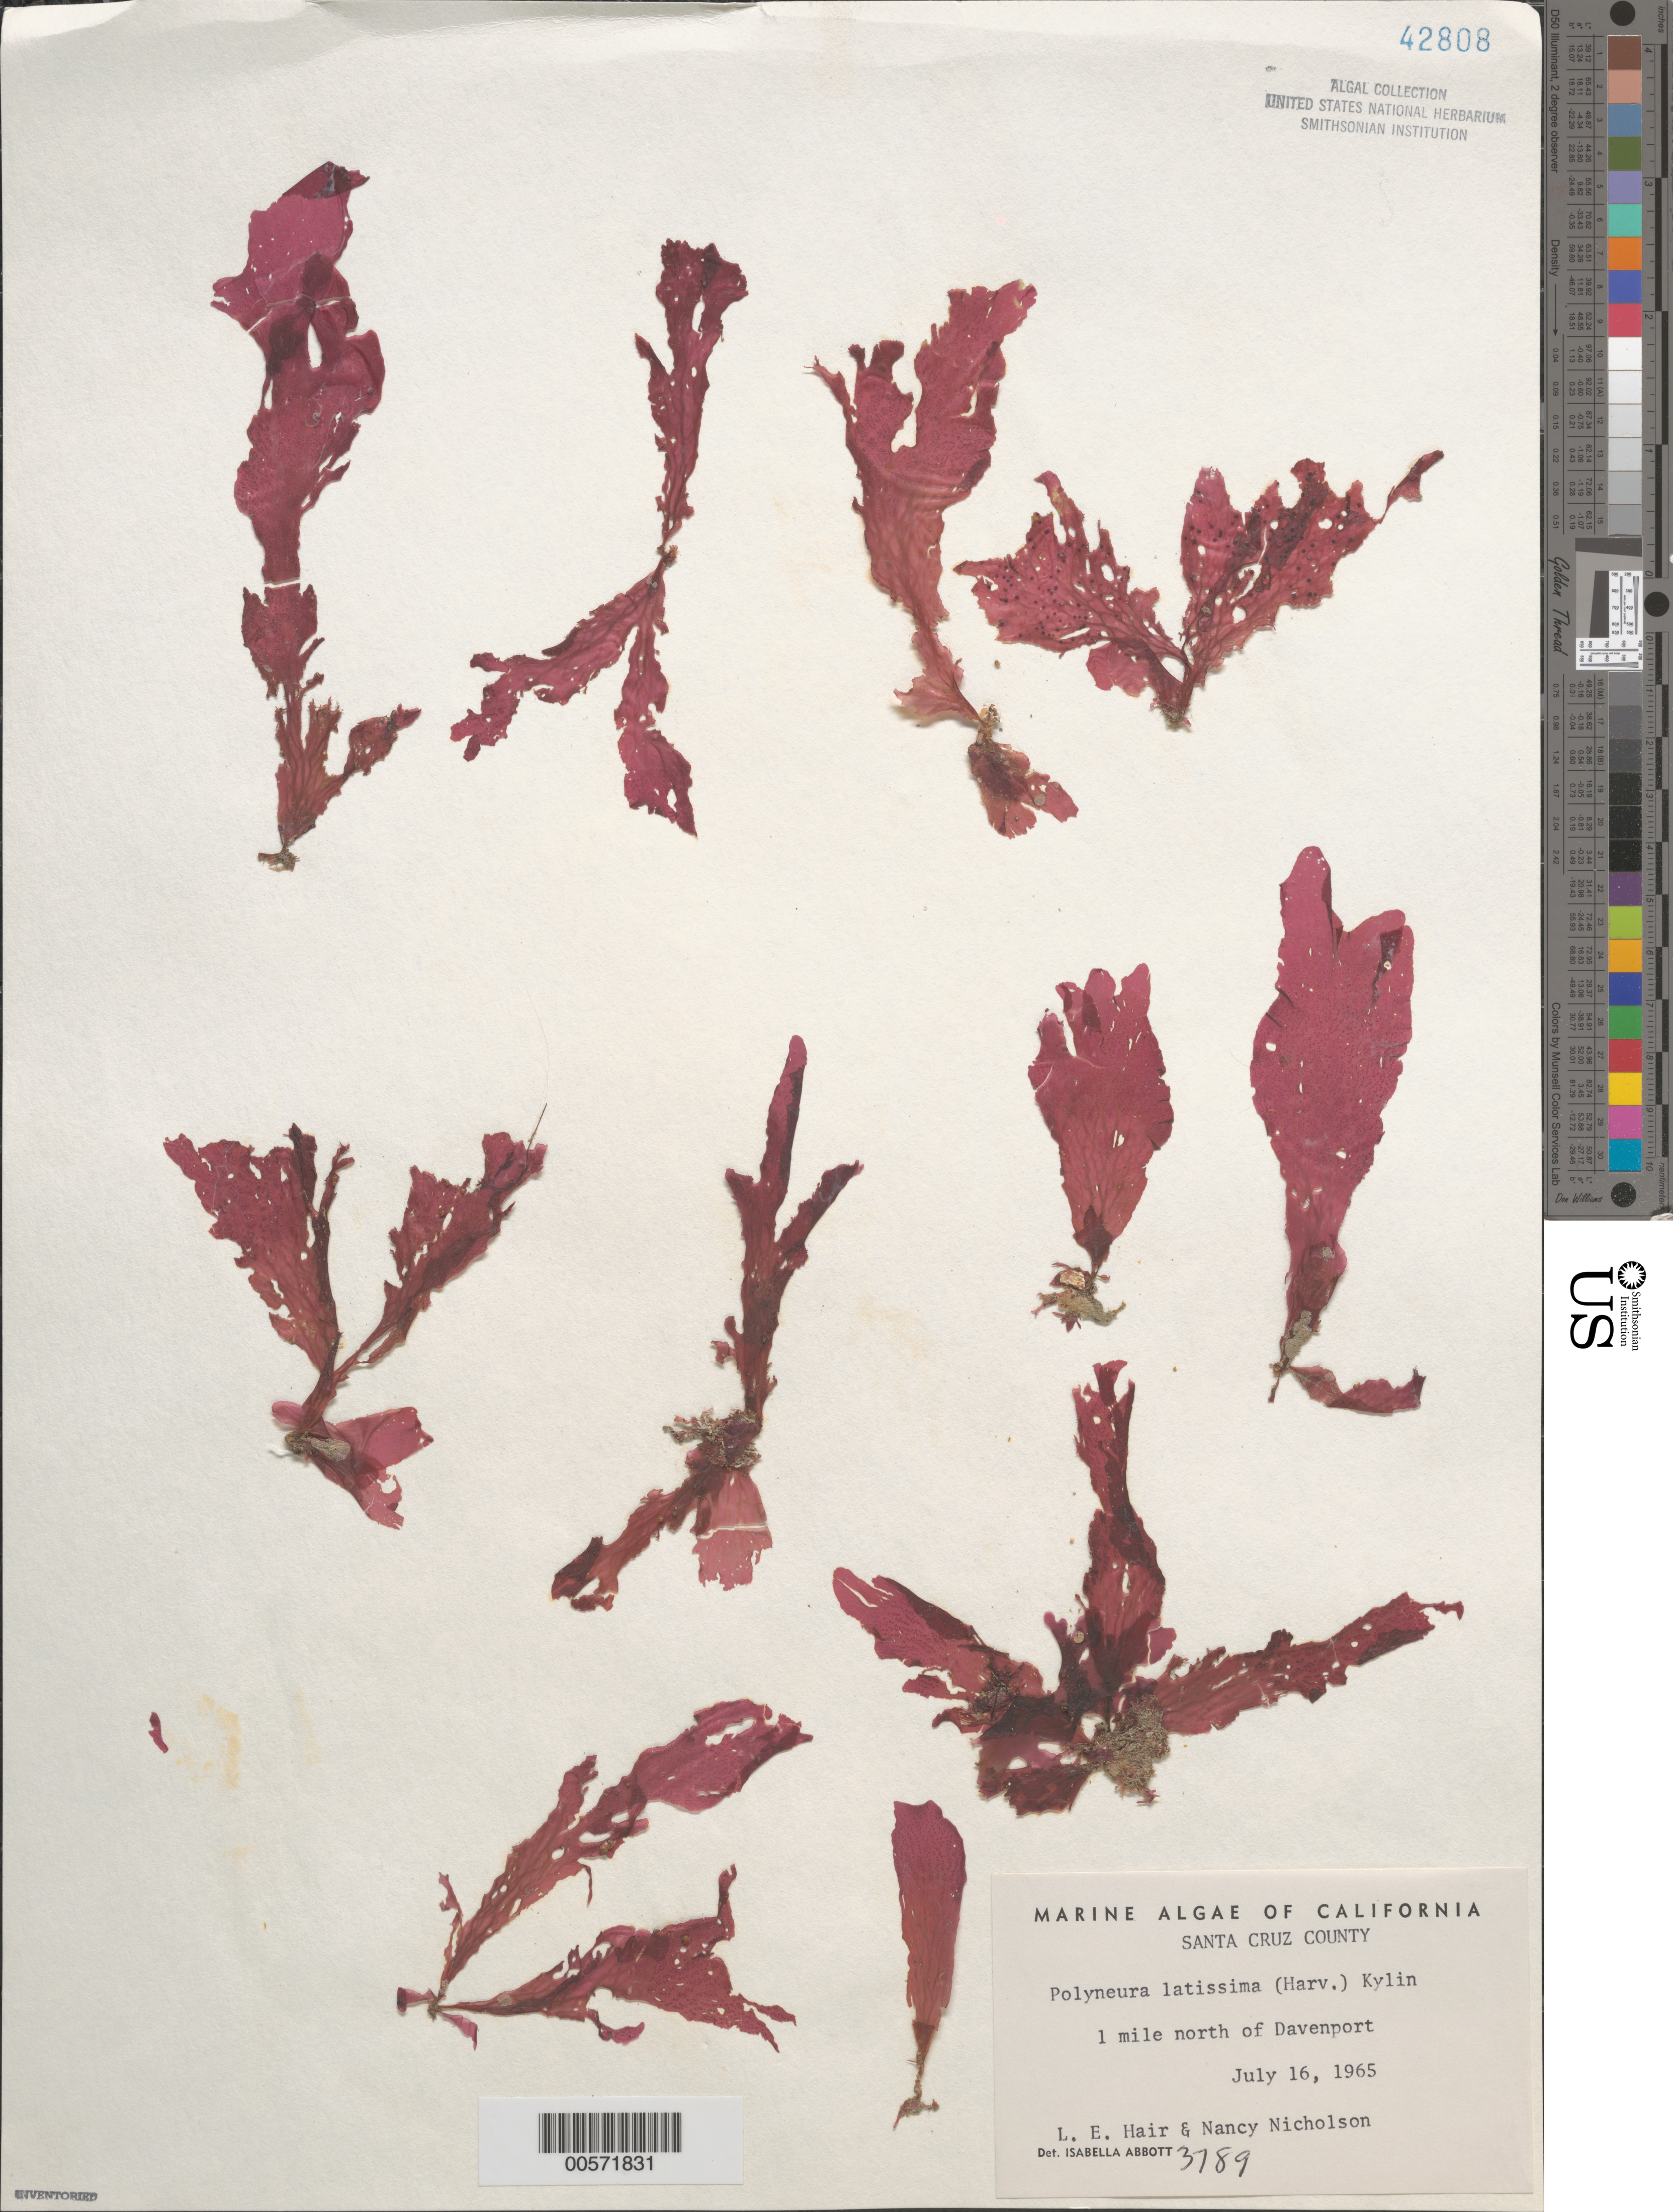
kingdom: Plantae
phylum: Rhodophyta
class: Florideophyceae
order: Ceramiales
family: Delesseriaceae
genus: Polyneura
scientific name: Polyneura latissima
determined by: Abbott, Isabella A.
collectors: L. Hair & N. Nicholson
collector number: IAA 3789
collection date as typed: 16 Jul 1965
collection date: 1965-07-16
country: United States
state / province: California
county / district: Santa Cruz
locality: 1 mile north of Davenport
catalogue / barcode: US 42808